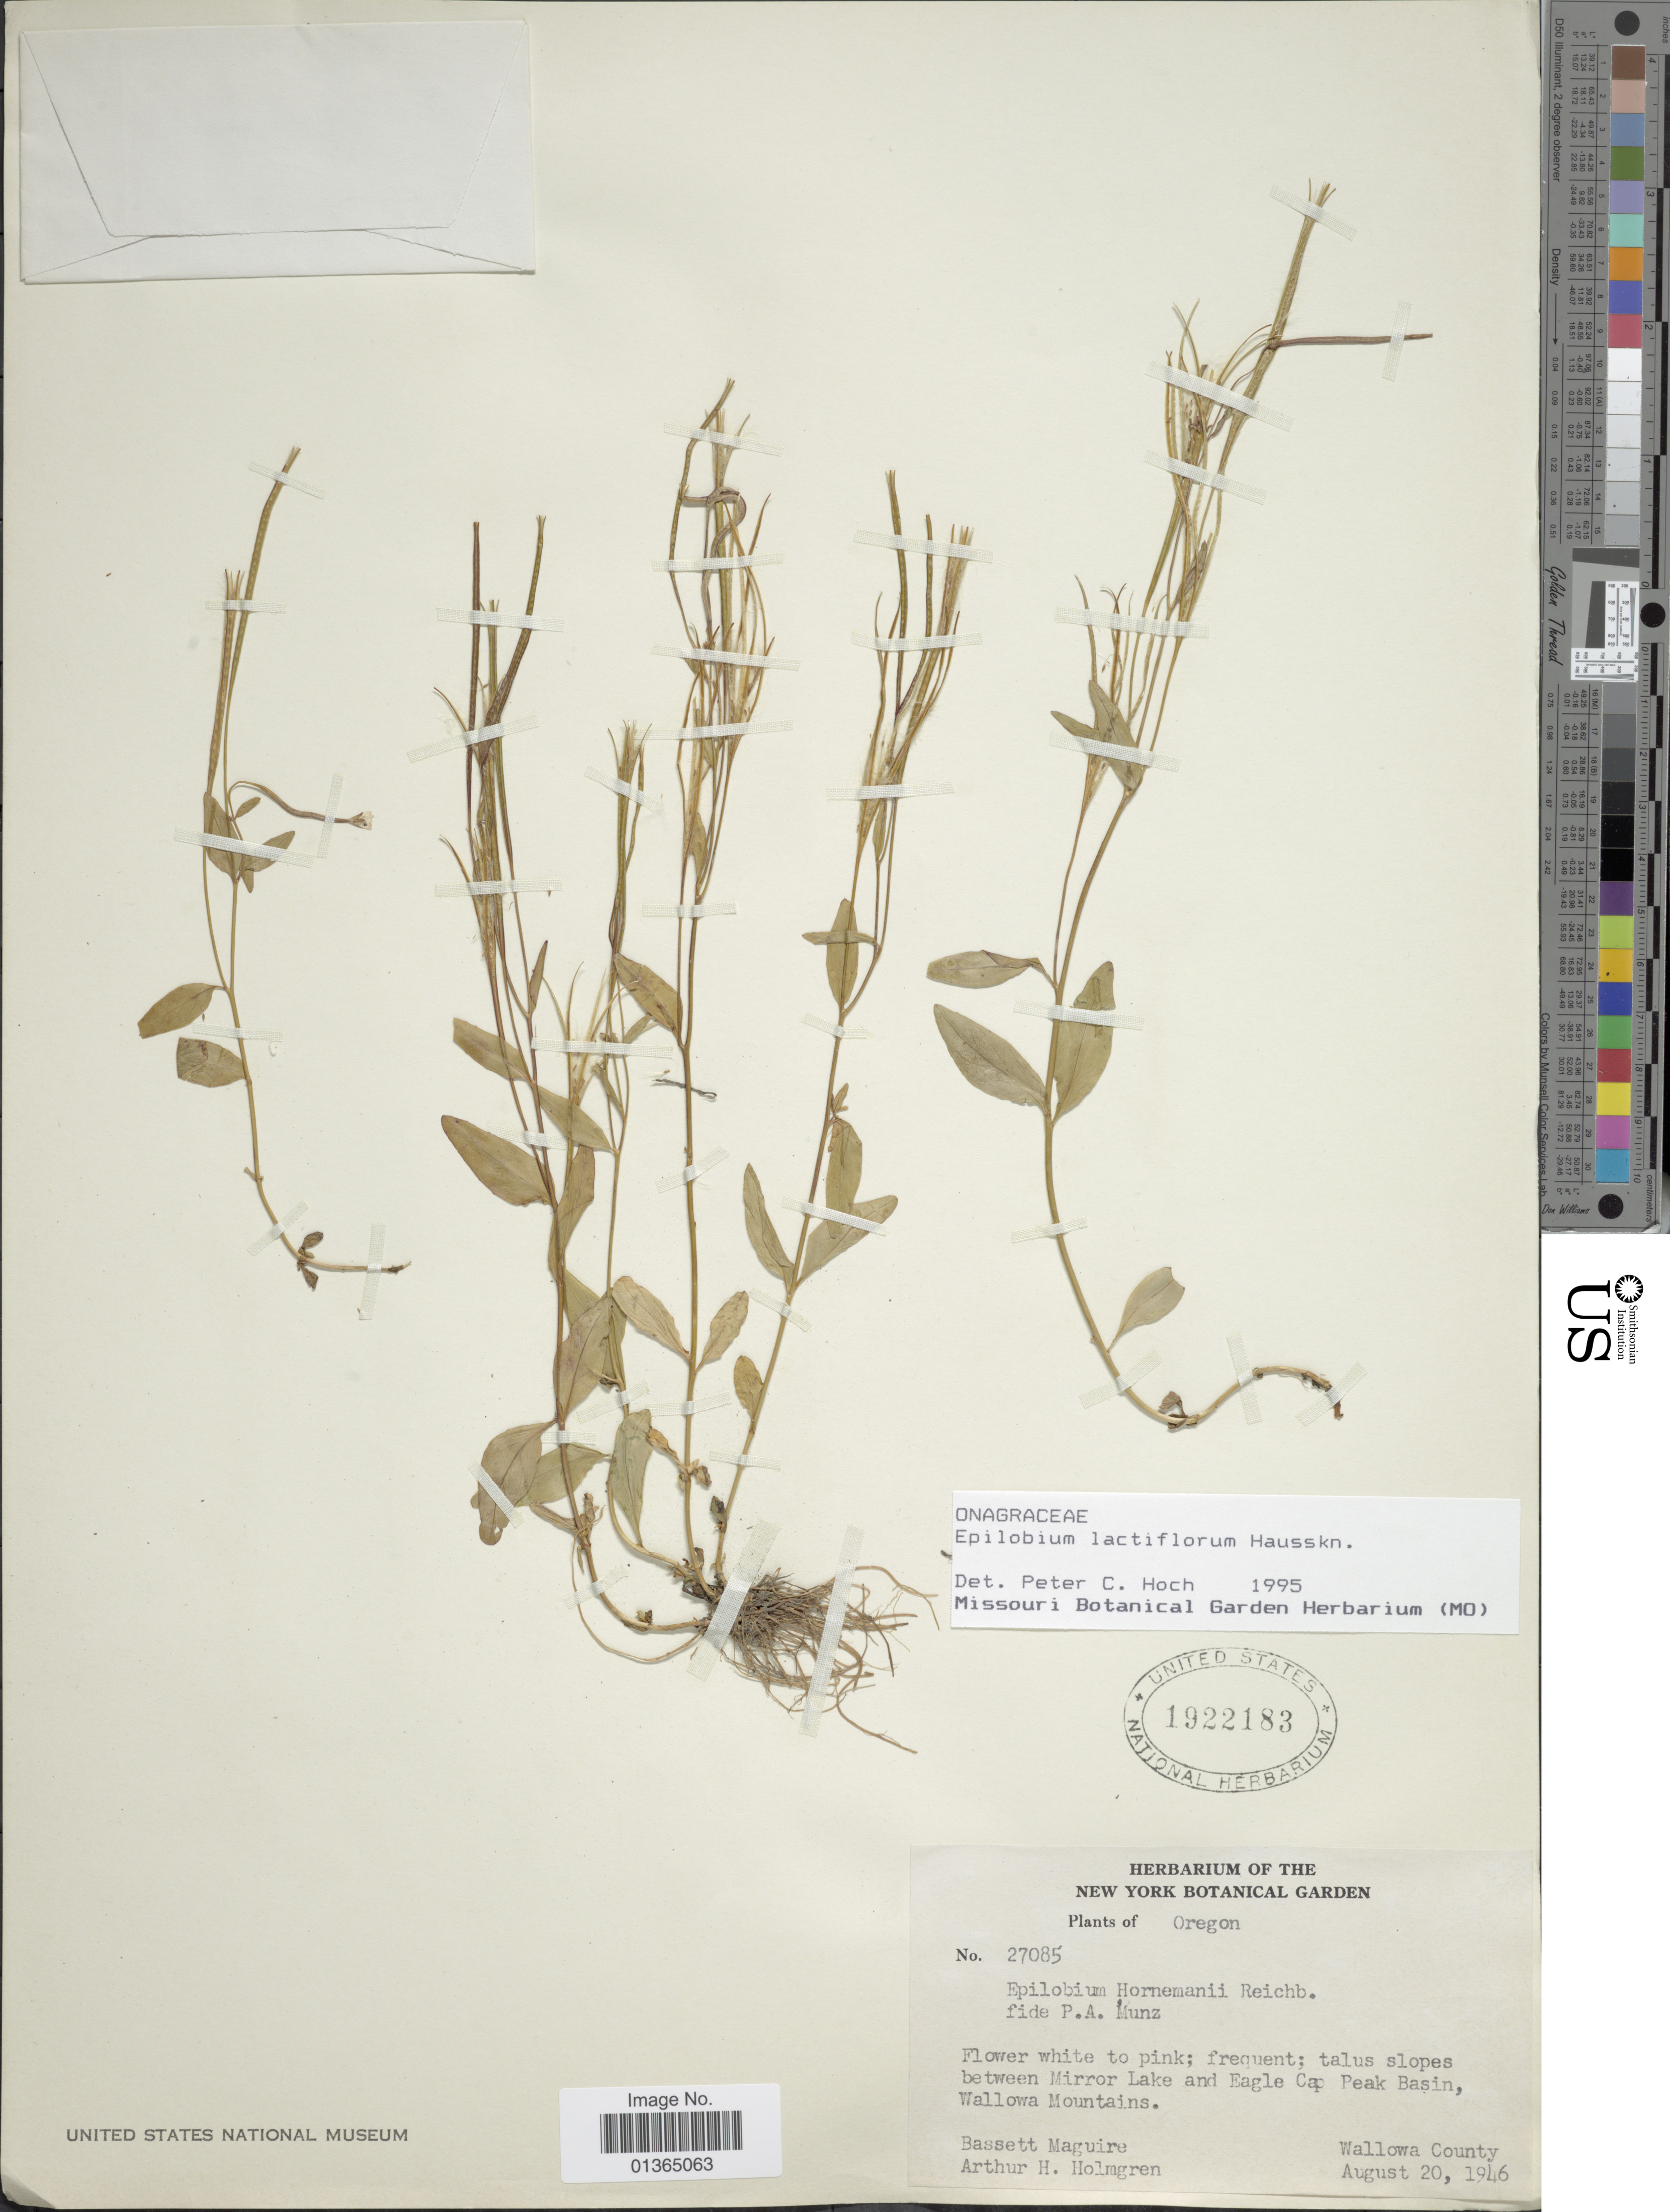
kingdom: Plantae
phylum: Tracheophyta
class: Magnoliopsida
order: Myrtales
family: Onagraceae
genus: Epilobium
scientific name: Epilobium lactiflorum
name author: Hausskn.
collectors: B. Maguire & A. H. Holmgren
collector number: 27085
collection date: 1946-08-20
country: United States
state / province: Oregon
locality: Talus slopes between Mirror Lake and Eagle Cap Peak Basin, Wallowa Mountains.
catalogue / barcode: US 1922183